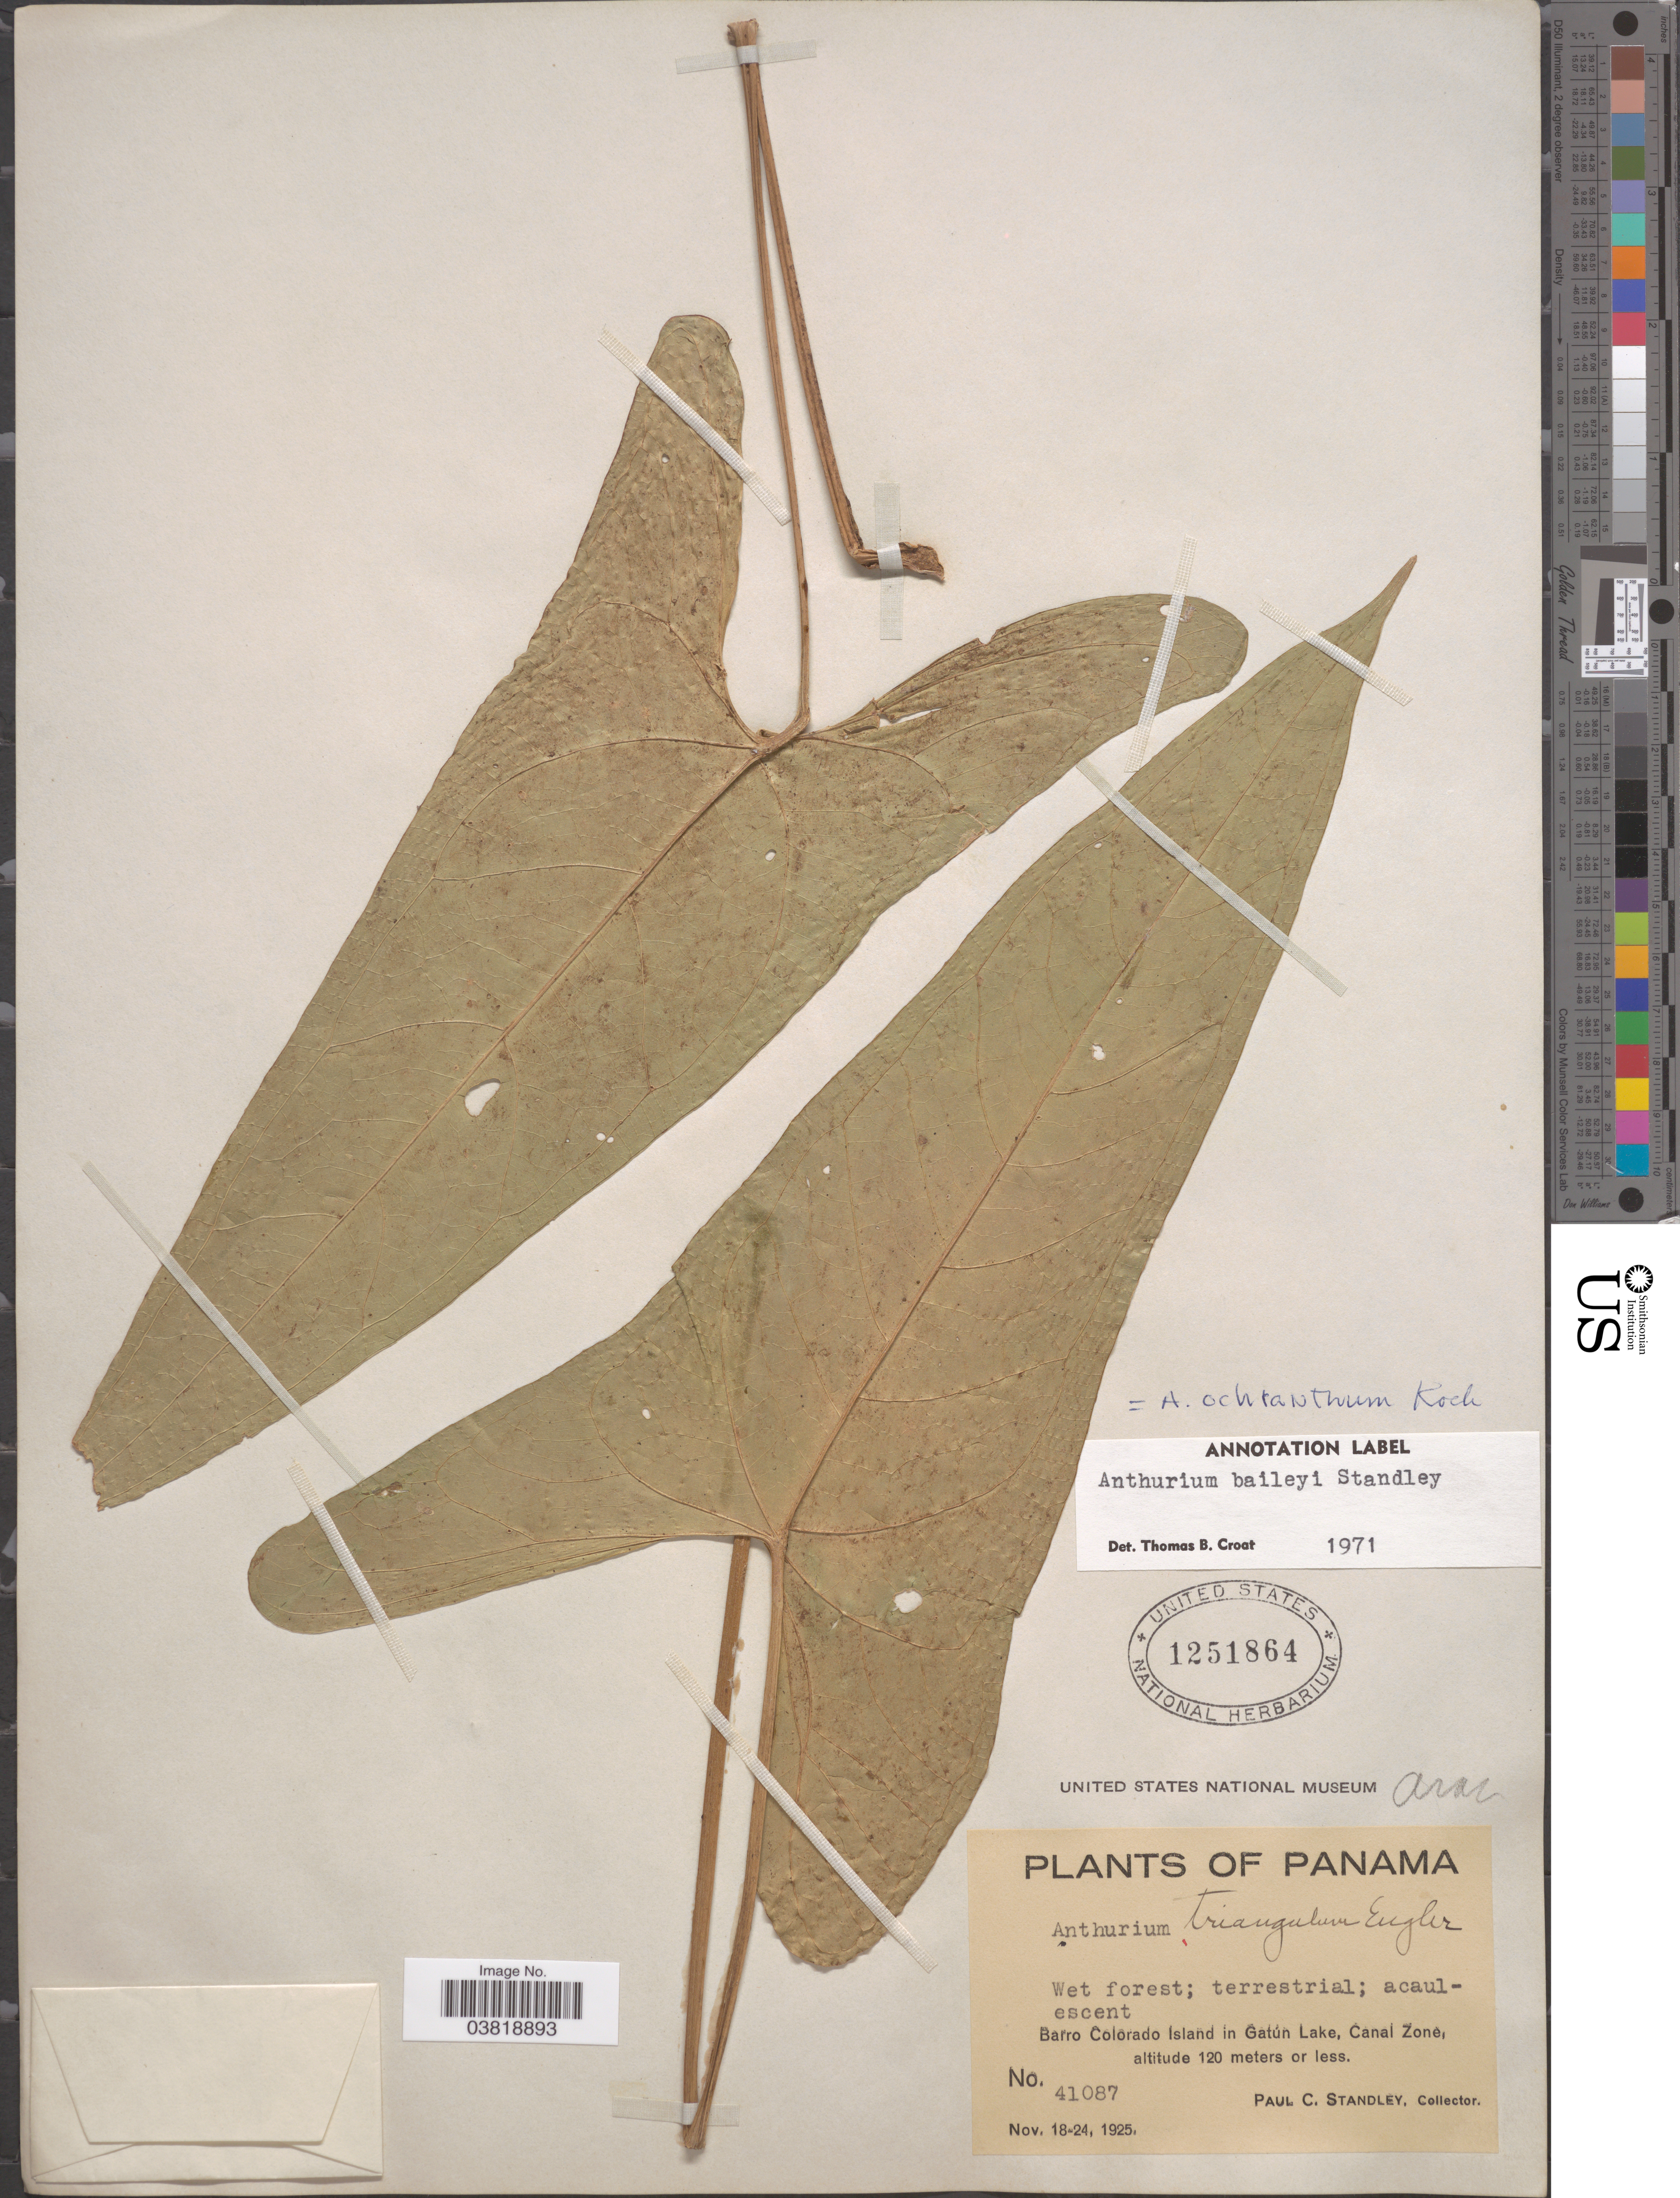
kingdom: Plantae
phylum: Tracheophyta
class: Liliopsida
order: Alismatales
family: Araceae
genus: Anthurium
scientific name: Anthurium ochranthum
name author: K. Koch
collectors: P. C. Standley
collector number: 41087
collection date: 1925-11-18/1925-11-24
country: Panama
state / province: Panamá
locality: Barro Colorado Island in Gatún Lake, Canal Zone.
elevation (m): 120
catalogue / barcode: US 1251864